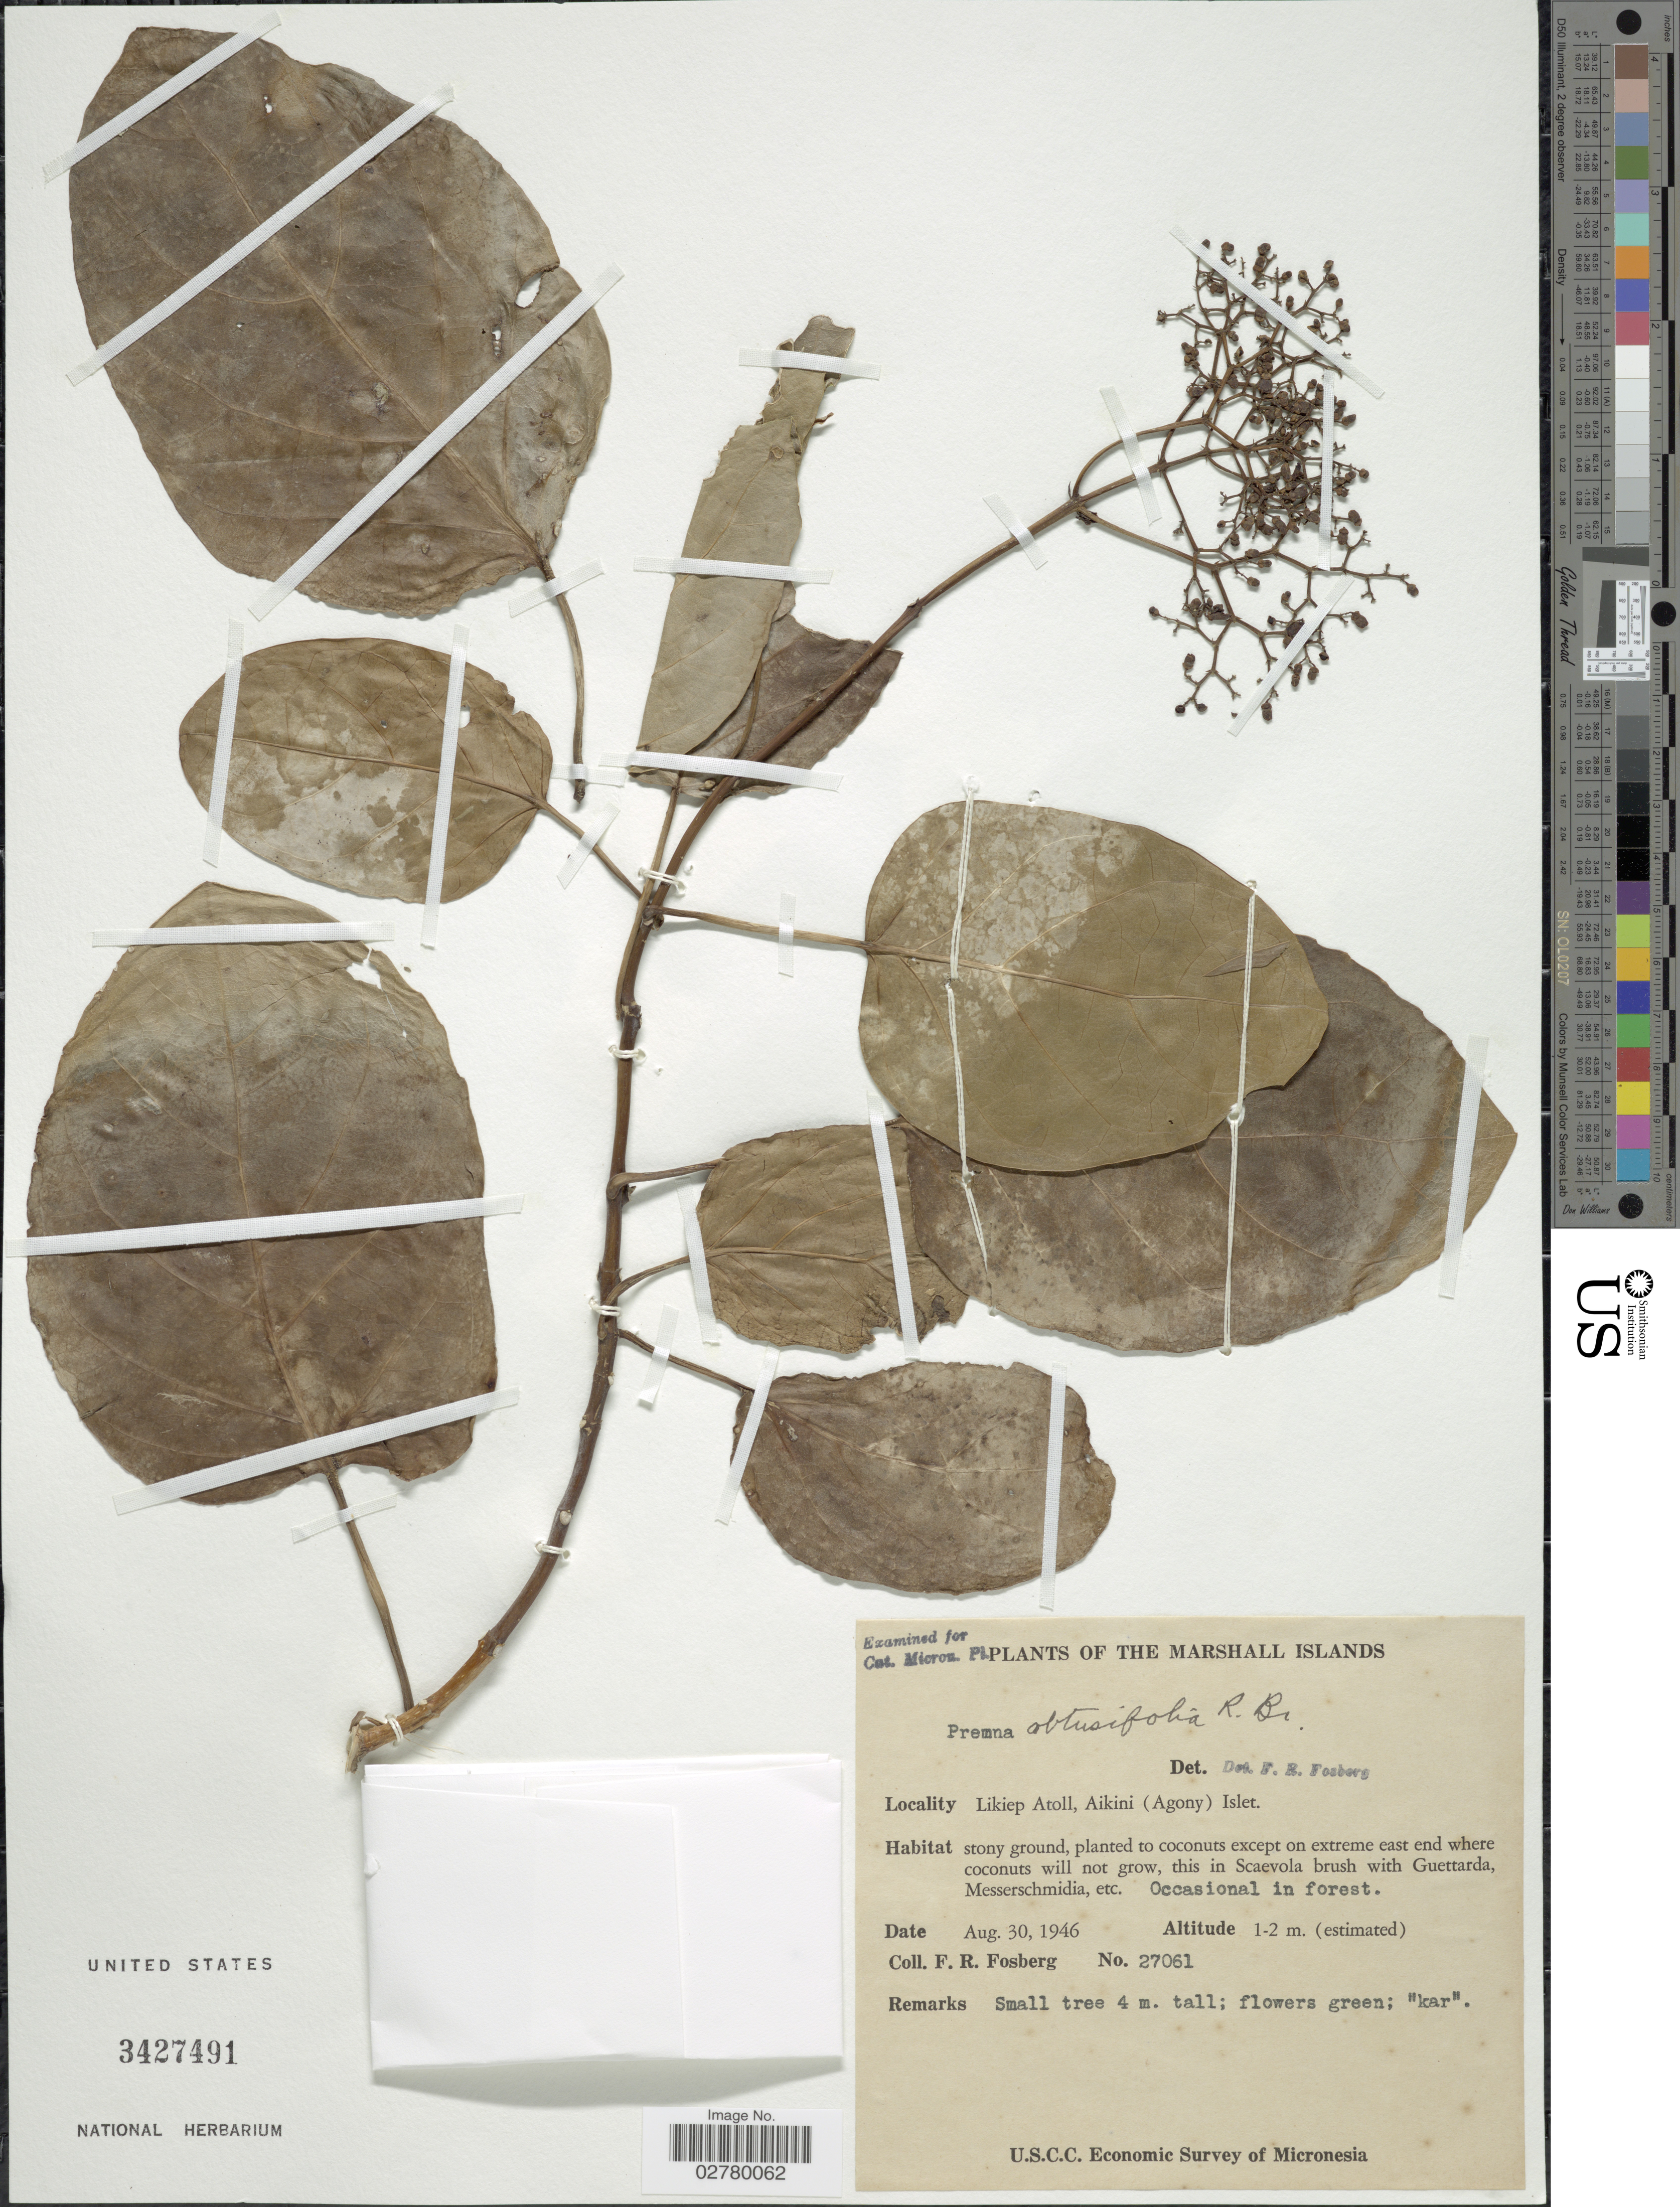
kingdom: Plantae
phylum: Tracheophyta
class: Magnoliopsida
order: Lamiales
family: Lamiaceae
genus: Premna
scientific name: Premna obtusifolia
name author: R. Br.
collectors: F. R. Fosberg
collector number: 27061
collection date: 1946-08-30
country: Marshall Islands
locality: The Marshall Islands. Likiep Atoll, Aikini (Agony) Islet.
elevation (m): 1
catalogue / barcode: US 3427491